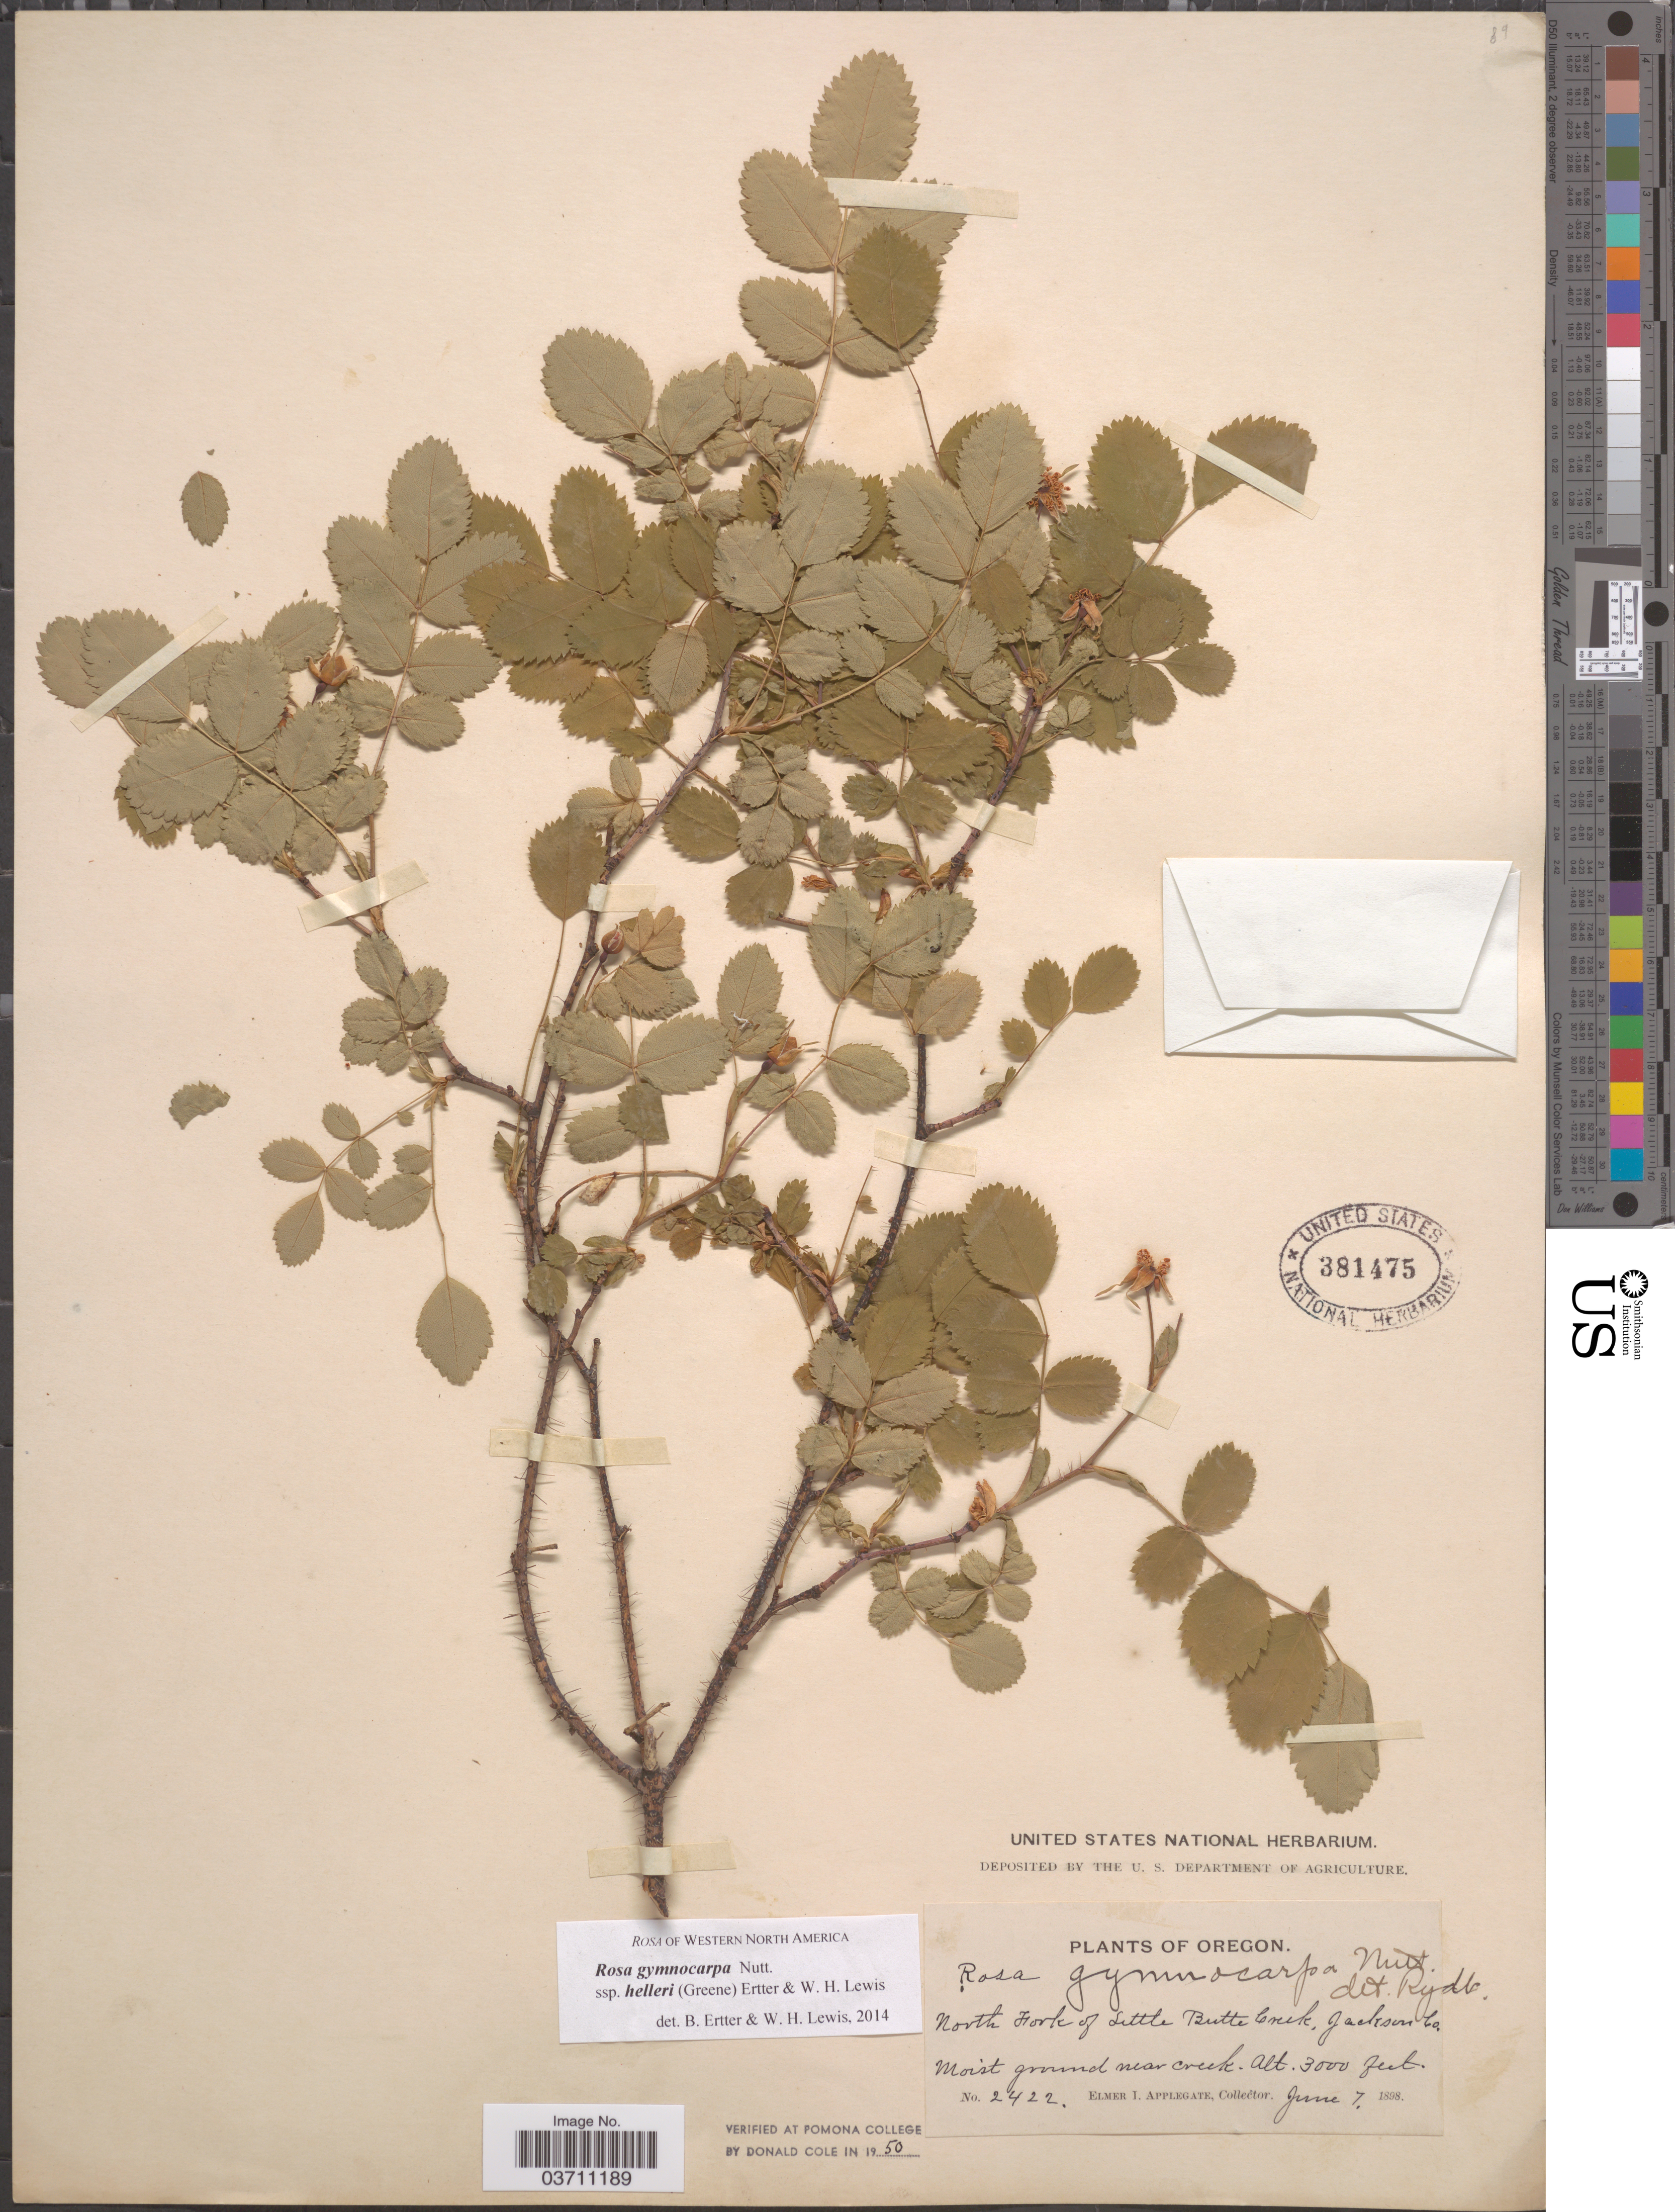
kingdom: Plantae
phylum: Tracheophyta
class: Magnoliopsida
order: Rosales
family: Rosaceae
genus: Rosa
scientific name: Rosa gymnocarpa subsp. helleri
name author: (Greene) Ertter & W.H. Lewis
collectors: E. I. Applegate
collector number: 2422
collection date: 1898-06-07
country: United States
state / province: Oregon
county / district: Jackson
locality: North Fork of Little Butte Creek, Jackson Co. Near creek.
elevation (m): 914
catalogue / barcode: US 381475